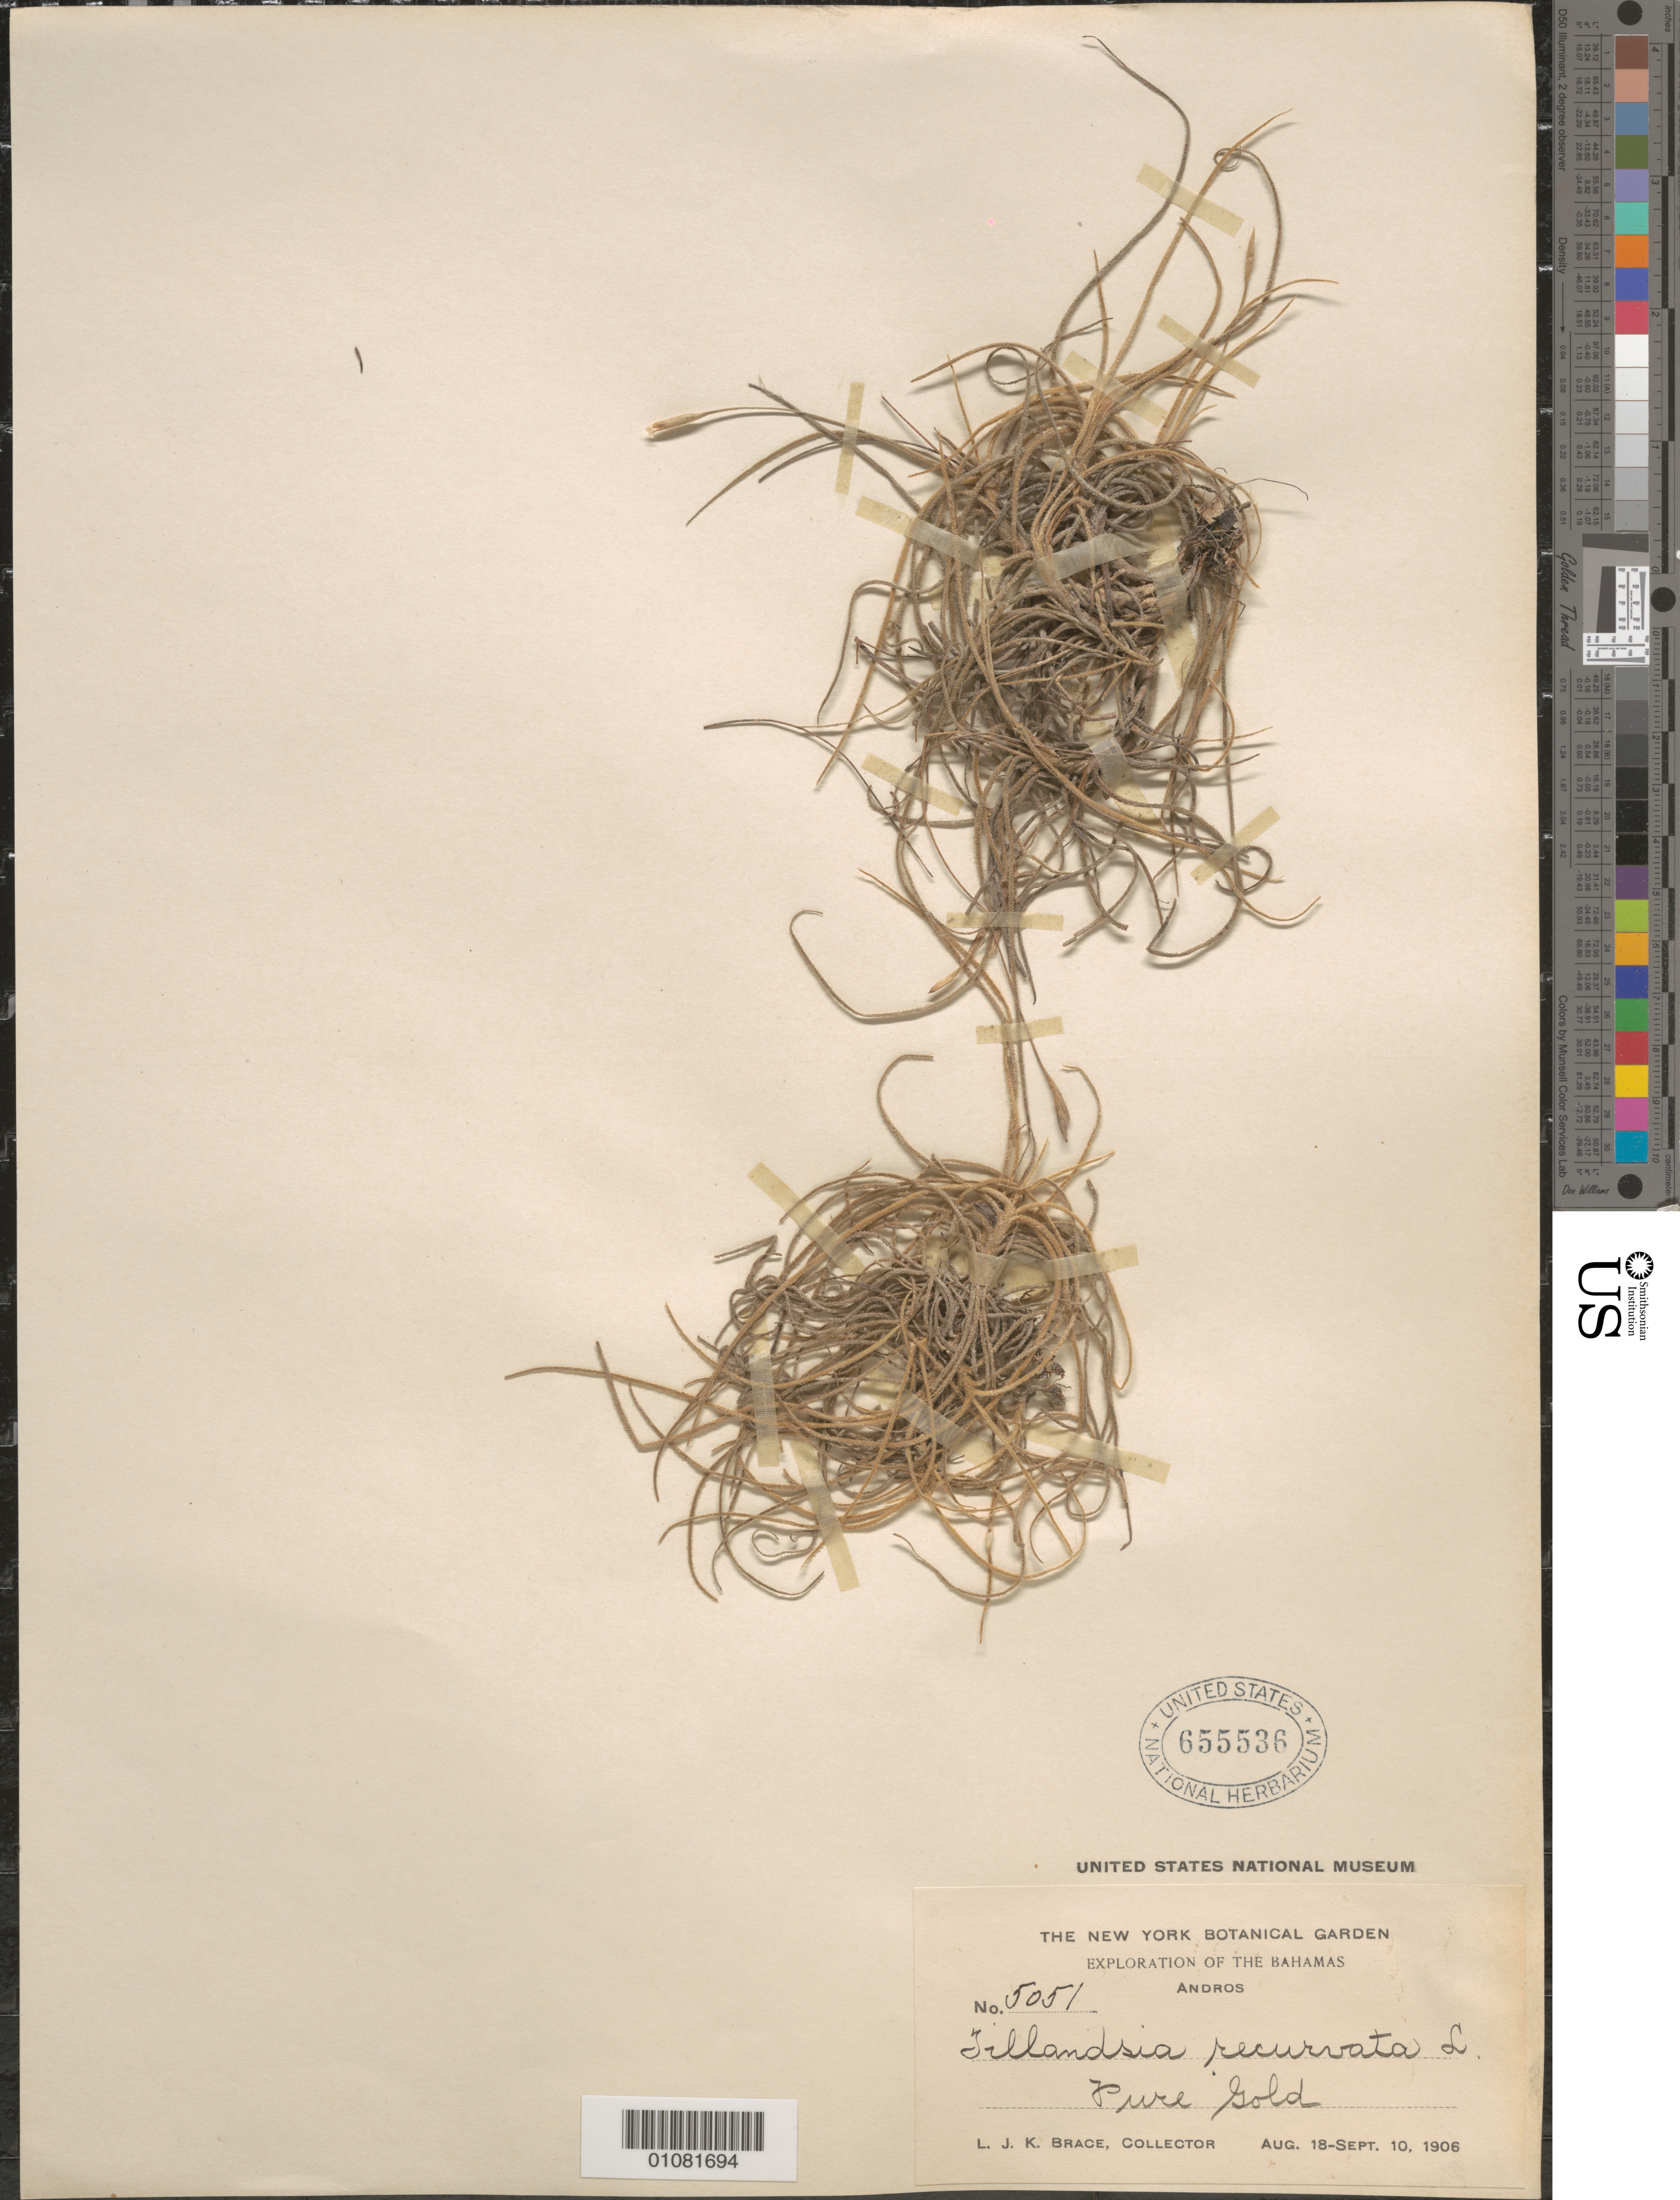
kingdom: Plantae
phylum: Tracheophyta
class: Liliopsida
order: Poales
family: Bromeliaceae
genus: Tillandsia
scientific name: Tillandsia recurvata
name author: L.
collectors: L. J. K. Brace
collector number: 5051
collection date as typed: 18 Aug 1906 to 10 Sep 1906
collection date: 1906-08-18/1906-09-10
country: Bahamas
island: Andros I.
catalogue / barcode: US 655536